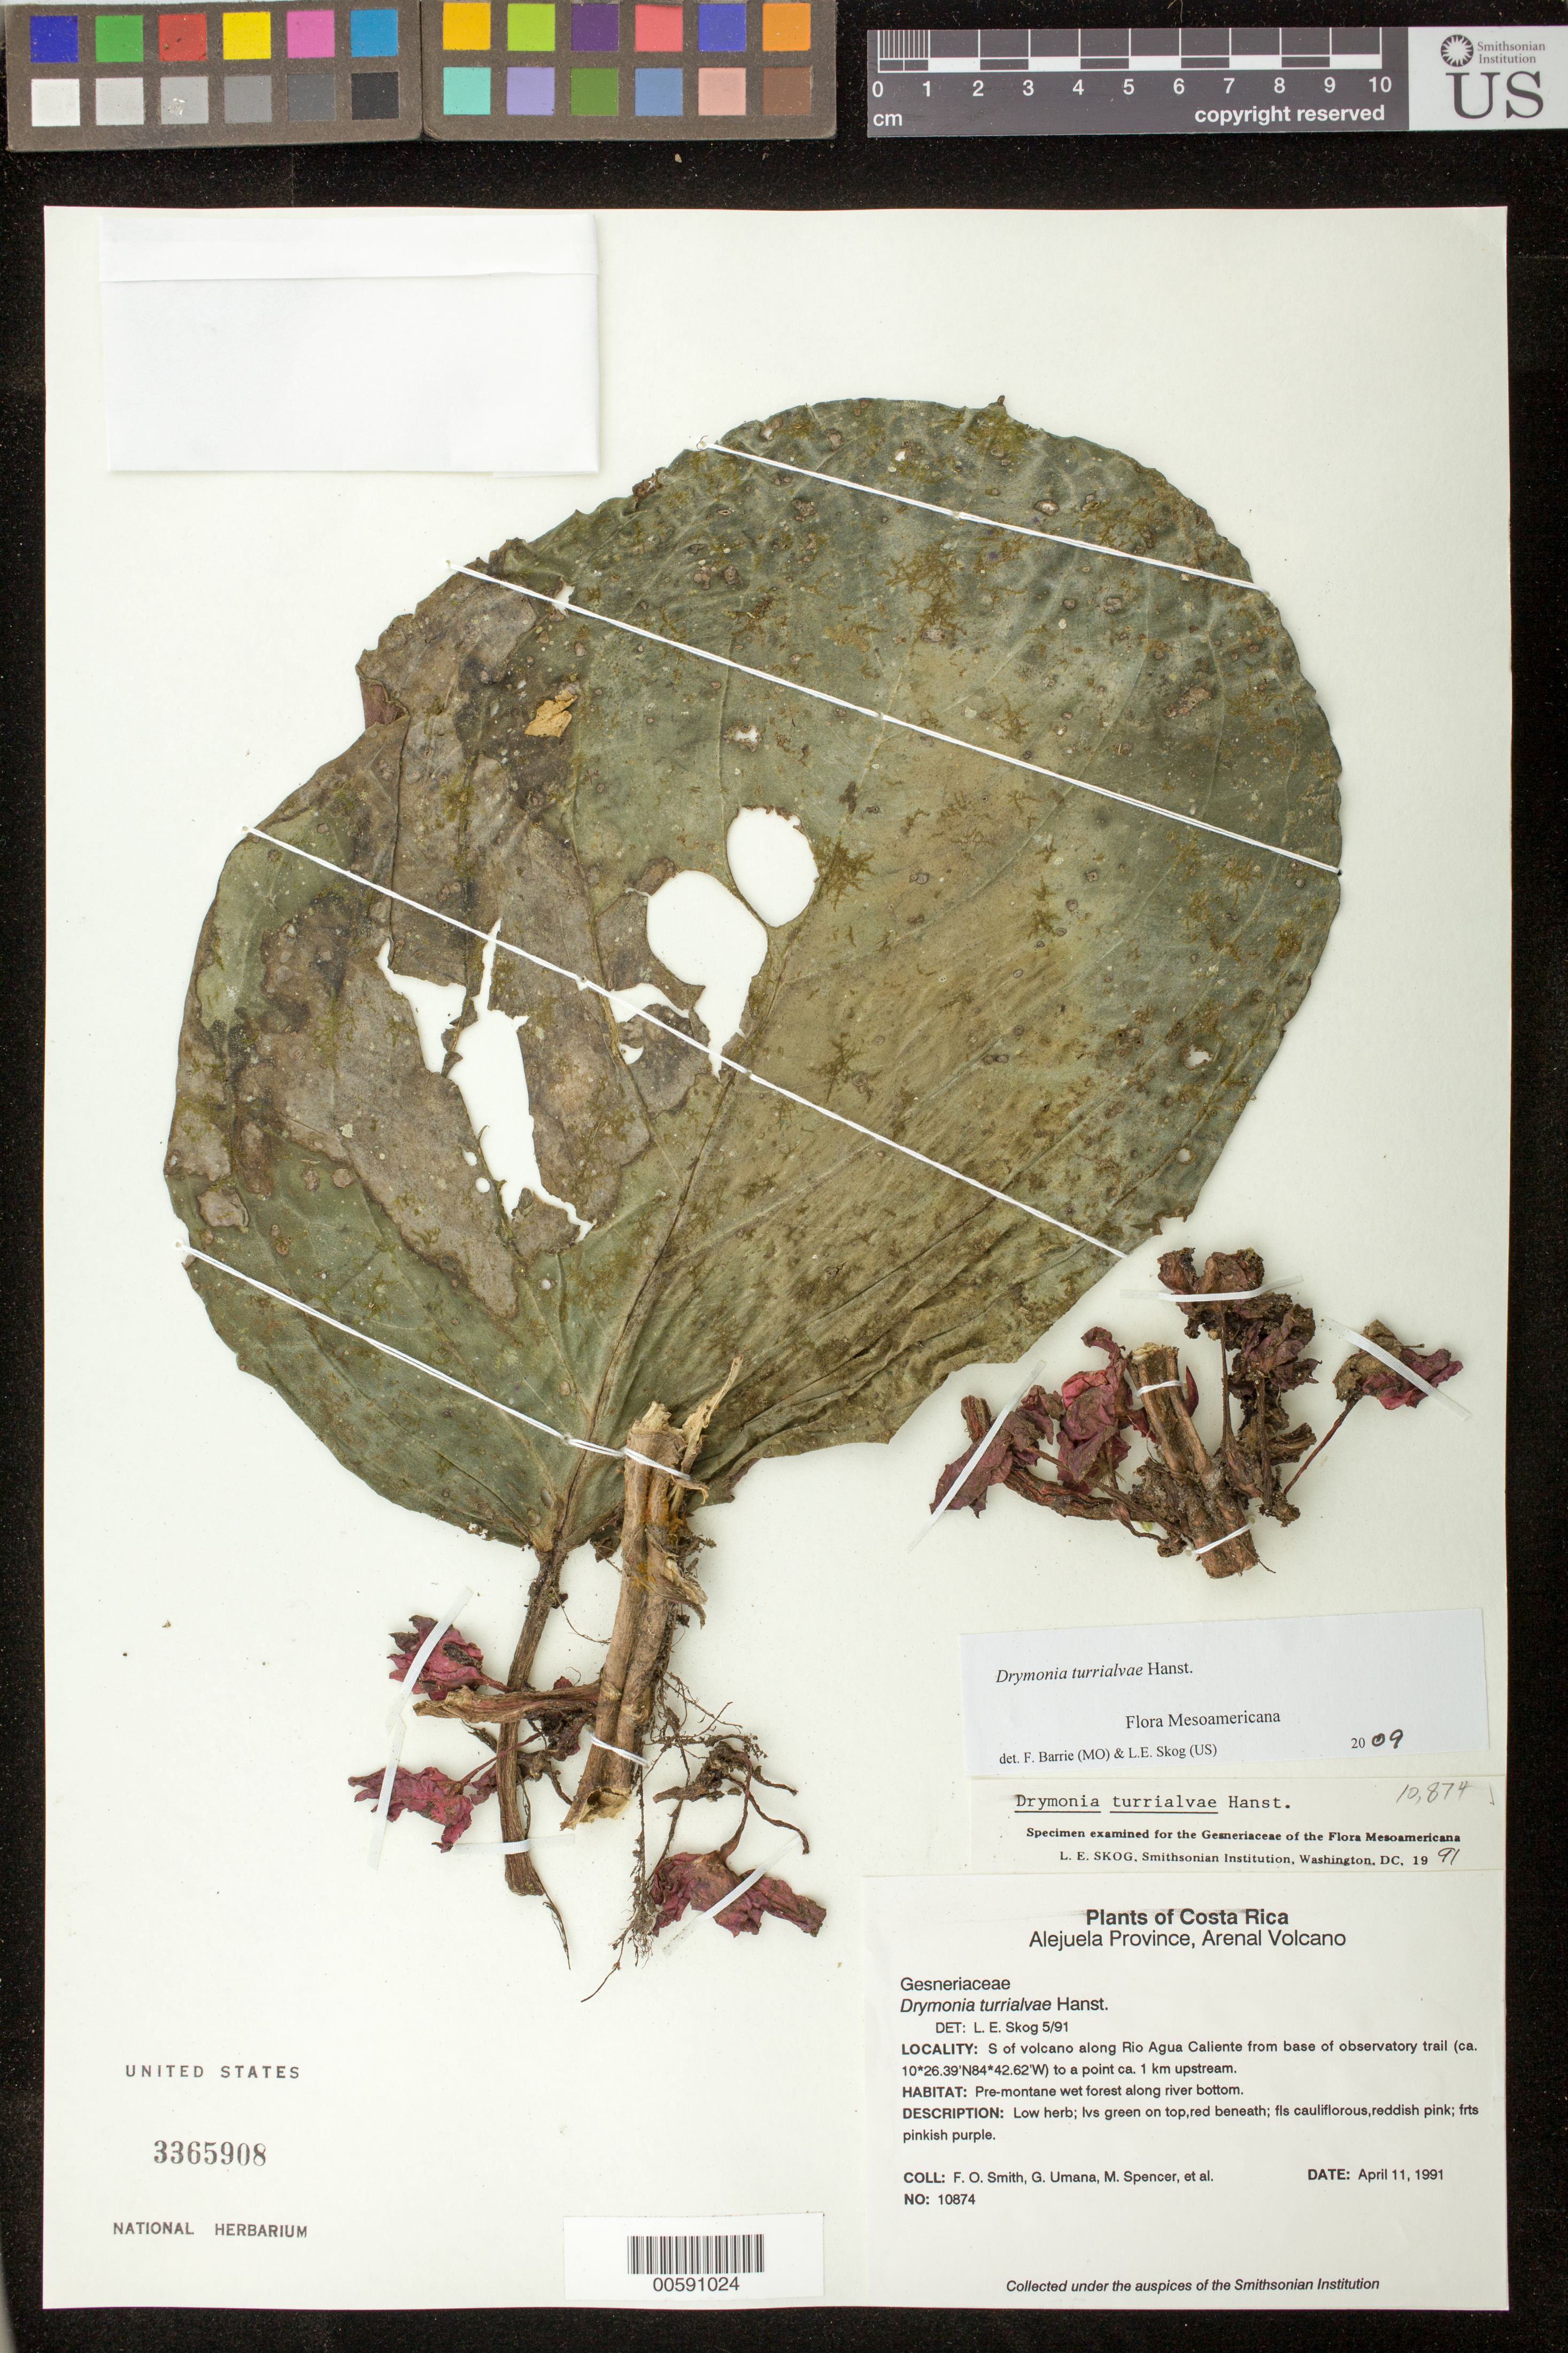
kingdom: Plantae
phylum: Tracheophyta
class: Magnoliopsida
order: Lamiales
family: Gesneriaceae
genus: Drymonia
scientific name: Drymonia turrialvae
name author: Hanst.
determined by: Skog, Laurence E.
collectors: F. Smith, G. Umana, M. Spencer & et al.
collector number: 10874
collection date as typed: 11 Apr 1991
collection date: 1991-04-11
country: Costa Rica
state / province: Alajuela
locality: Arenal Volcano; S of volcano along Rio Agua Caliente from base of observatory trail to a point ca. 1 km upstream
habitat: Pre-montane wet forest along river bottom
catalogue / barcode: US 3365908